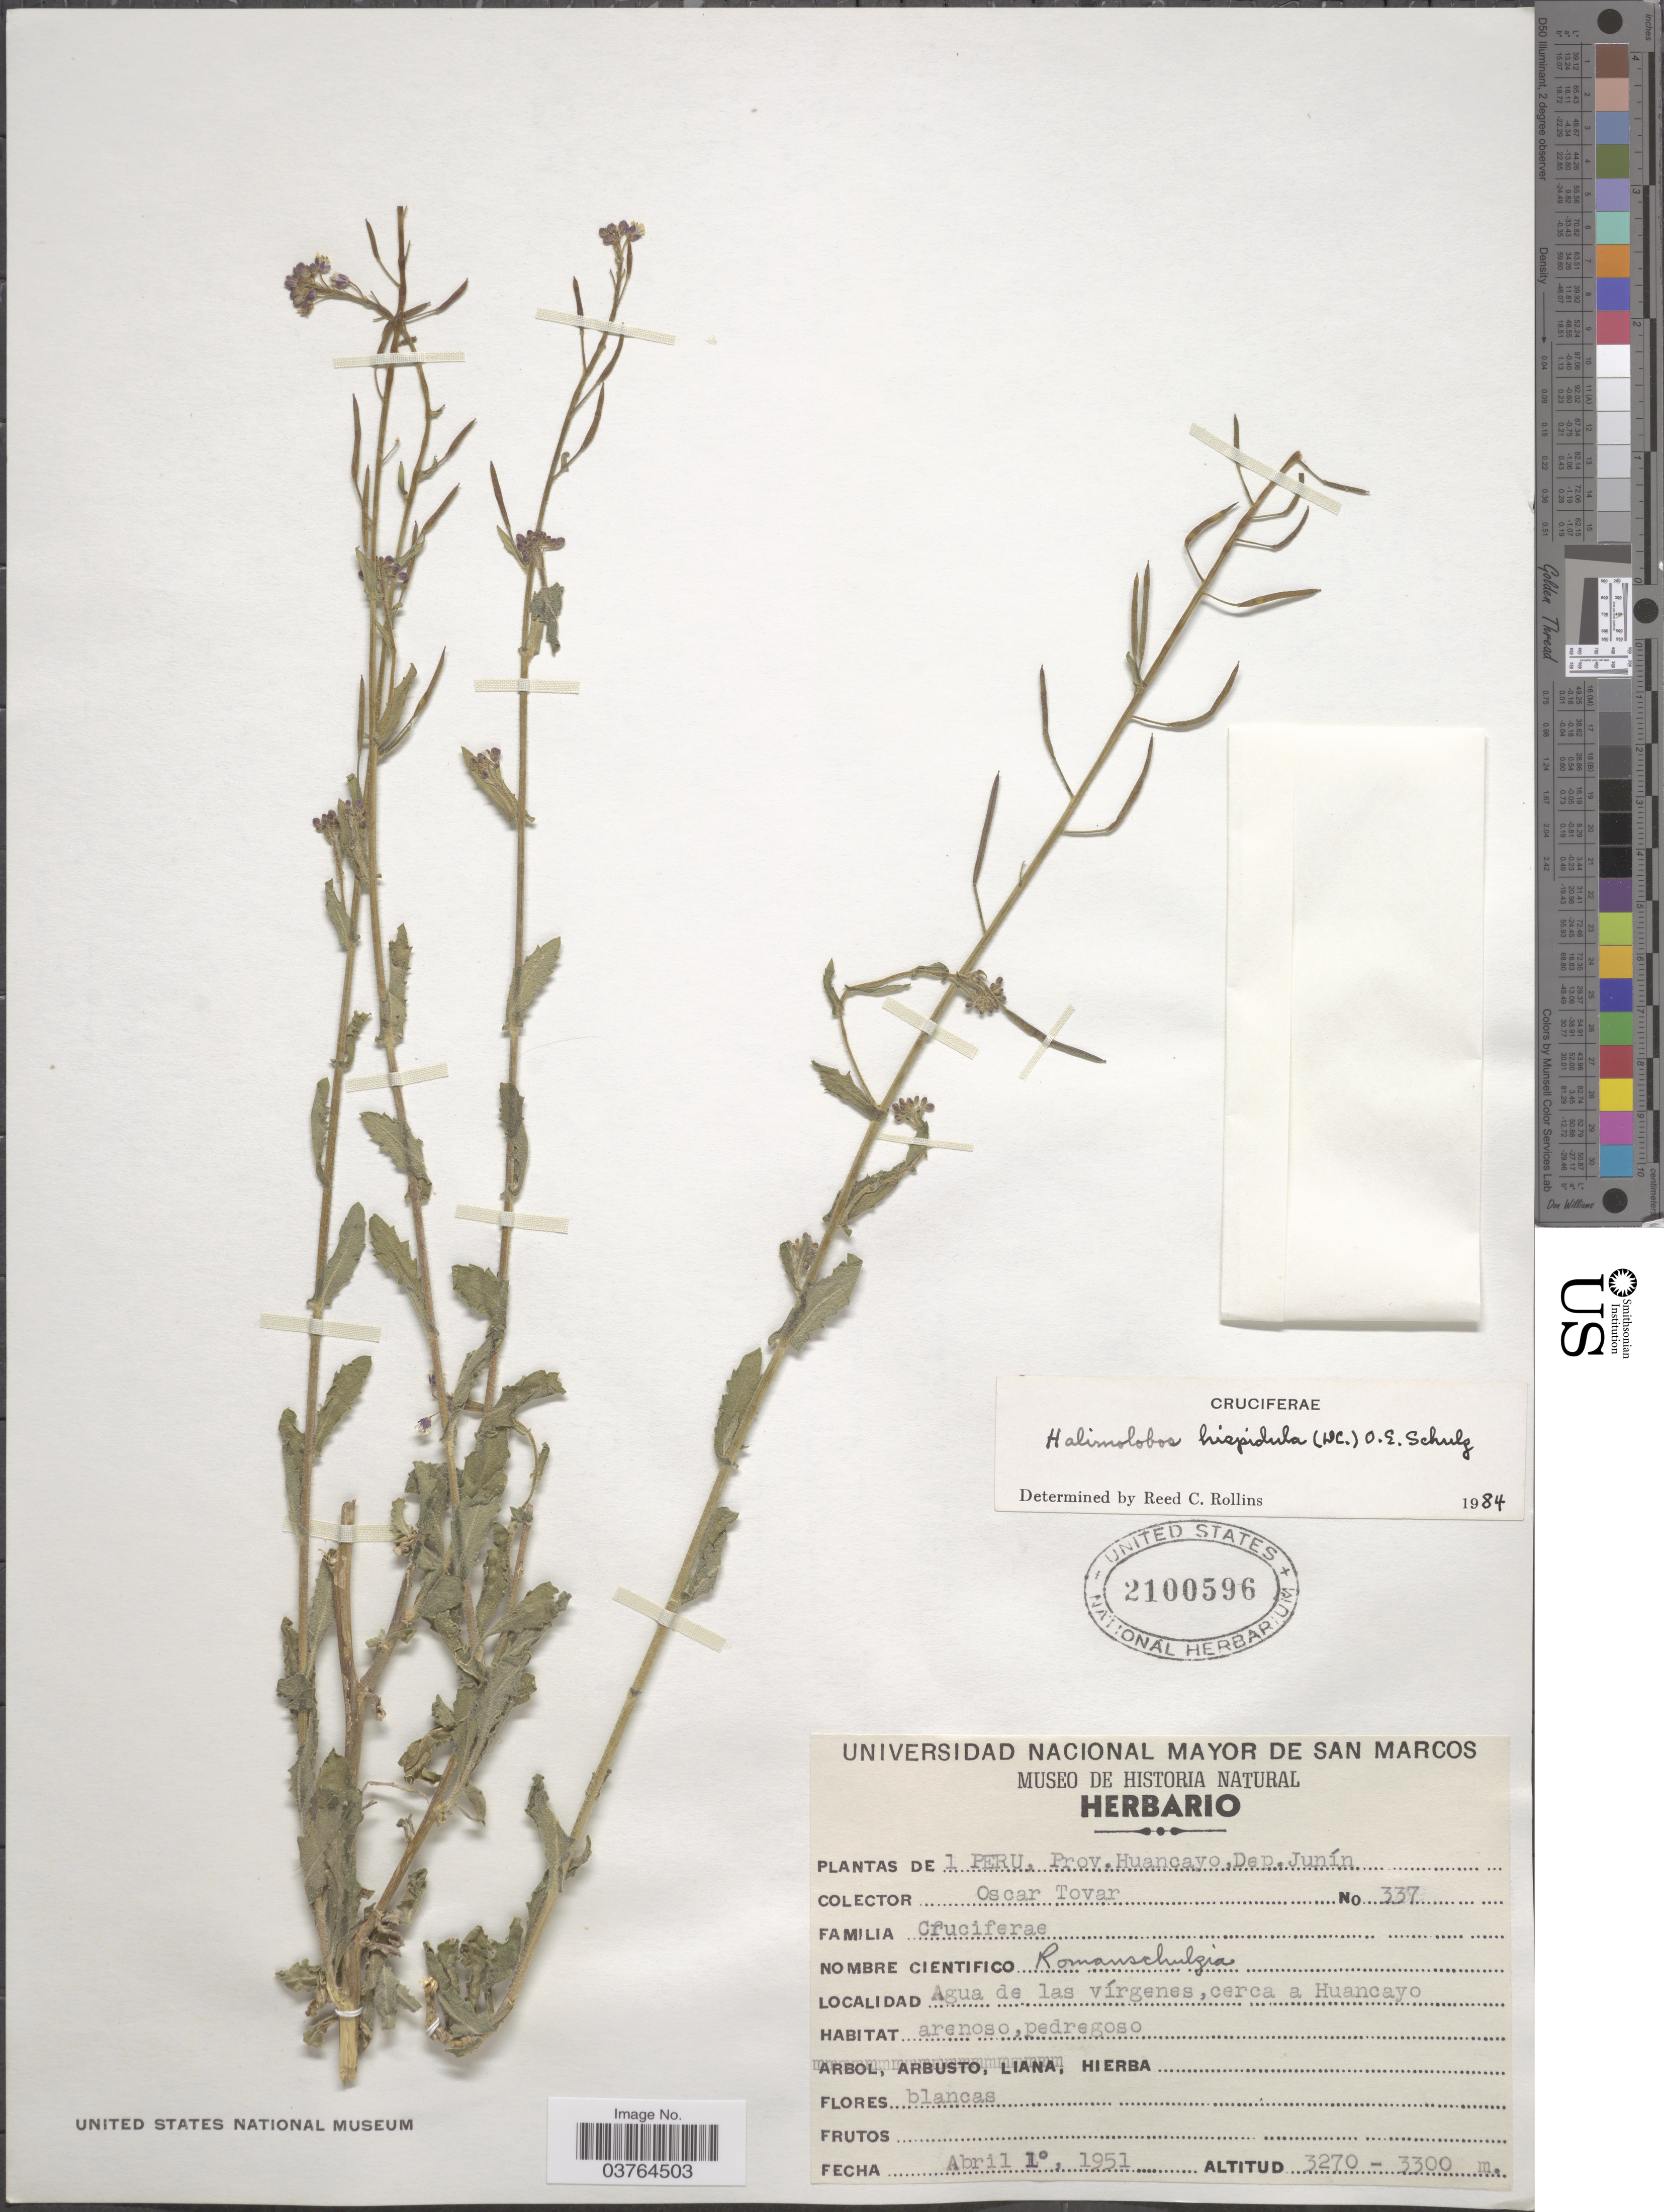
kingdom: Plantae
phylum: Tracheophyta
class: Magnoliopsida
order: Brassicales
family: Brassicaceae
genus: Exhalimolobos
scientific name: Exhalimolobos hispidulus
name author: (DC.) Al-Shehbaz & C.D. Bailey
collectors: Ó. Tovar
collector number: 337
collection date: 1951-04-01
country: Peru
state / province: Junín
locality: Huancayo. Dep. Junín. Agua de las Vírgenes, cerca a Huancayo.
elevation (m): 3270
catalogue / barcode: US 2100596